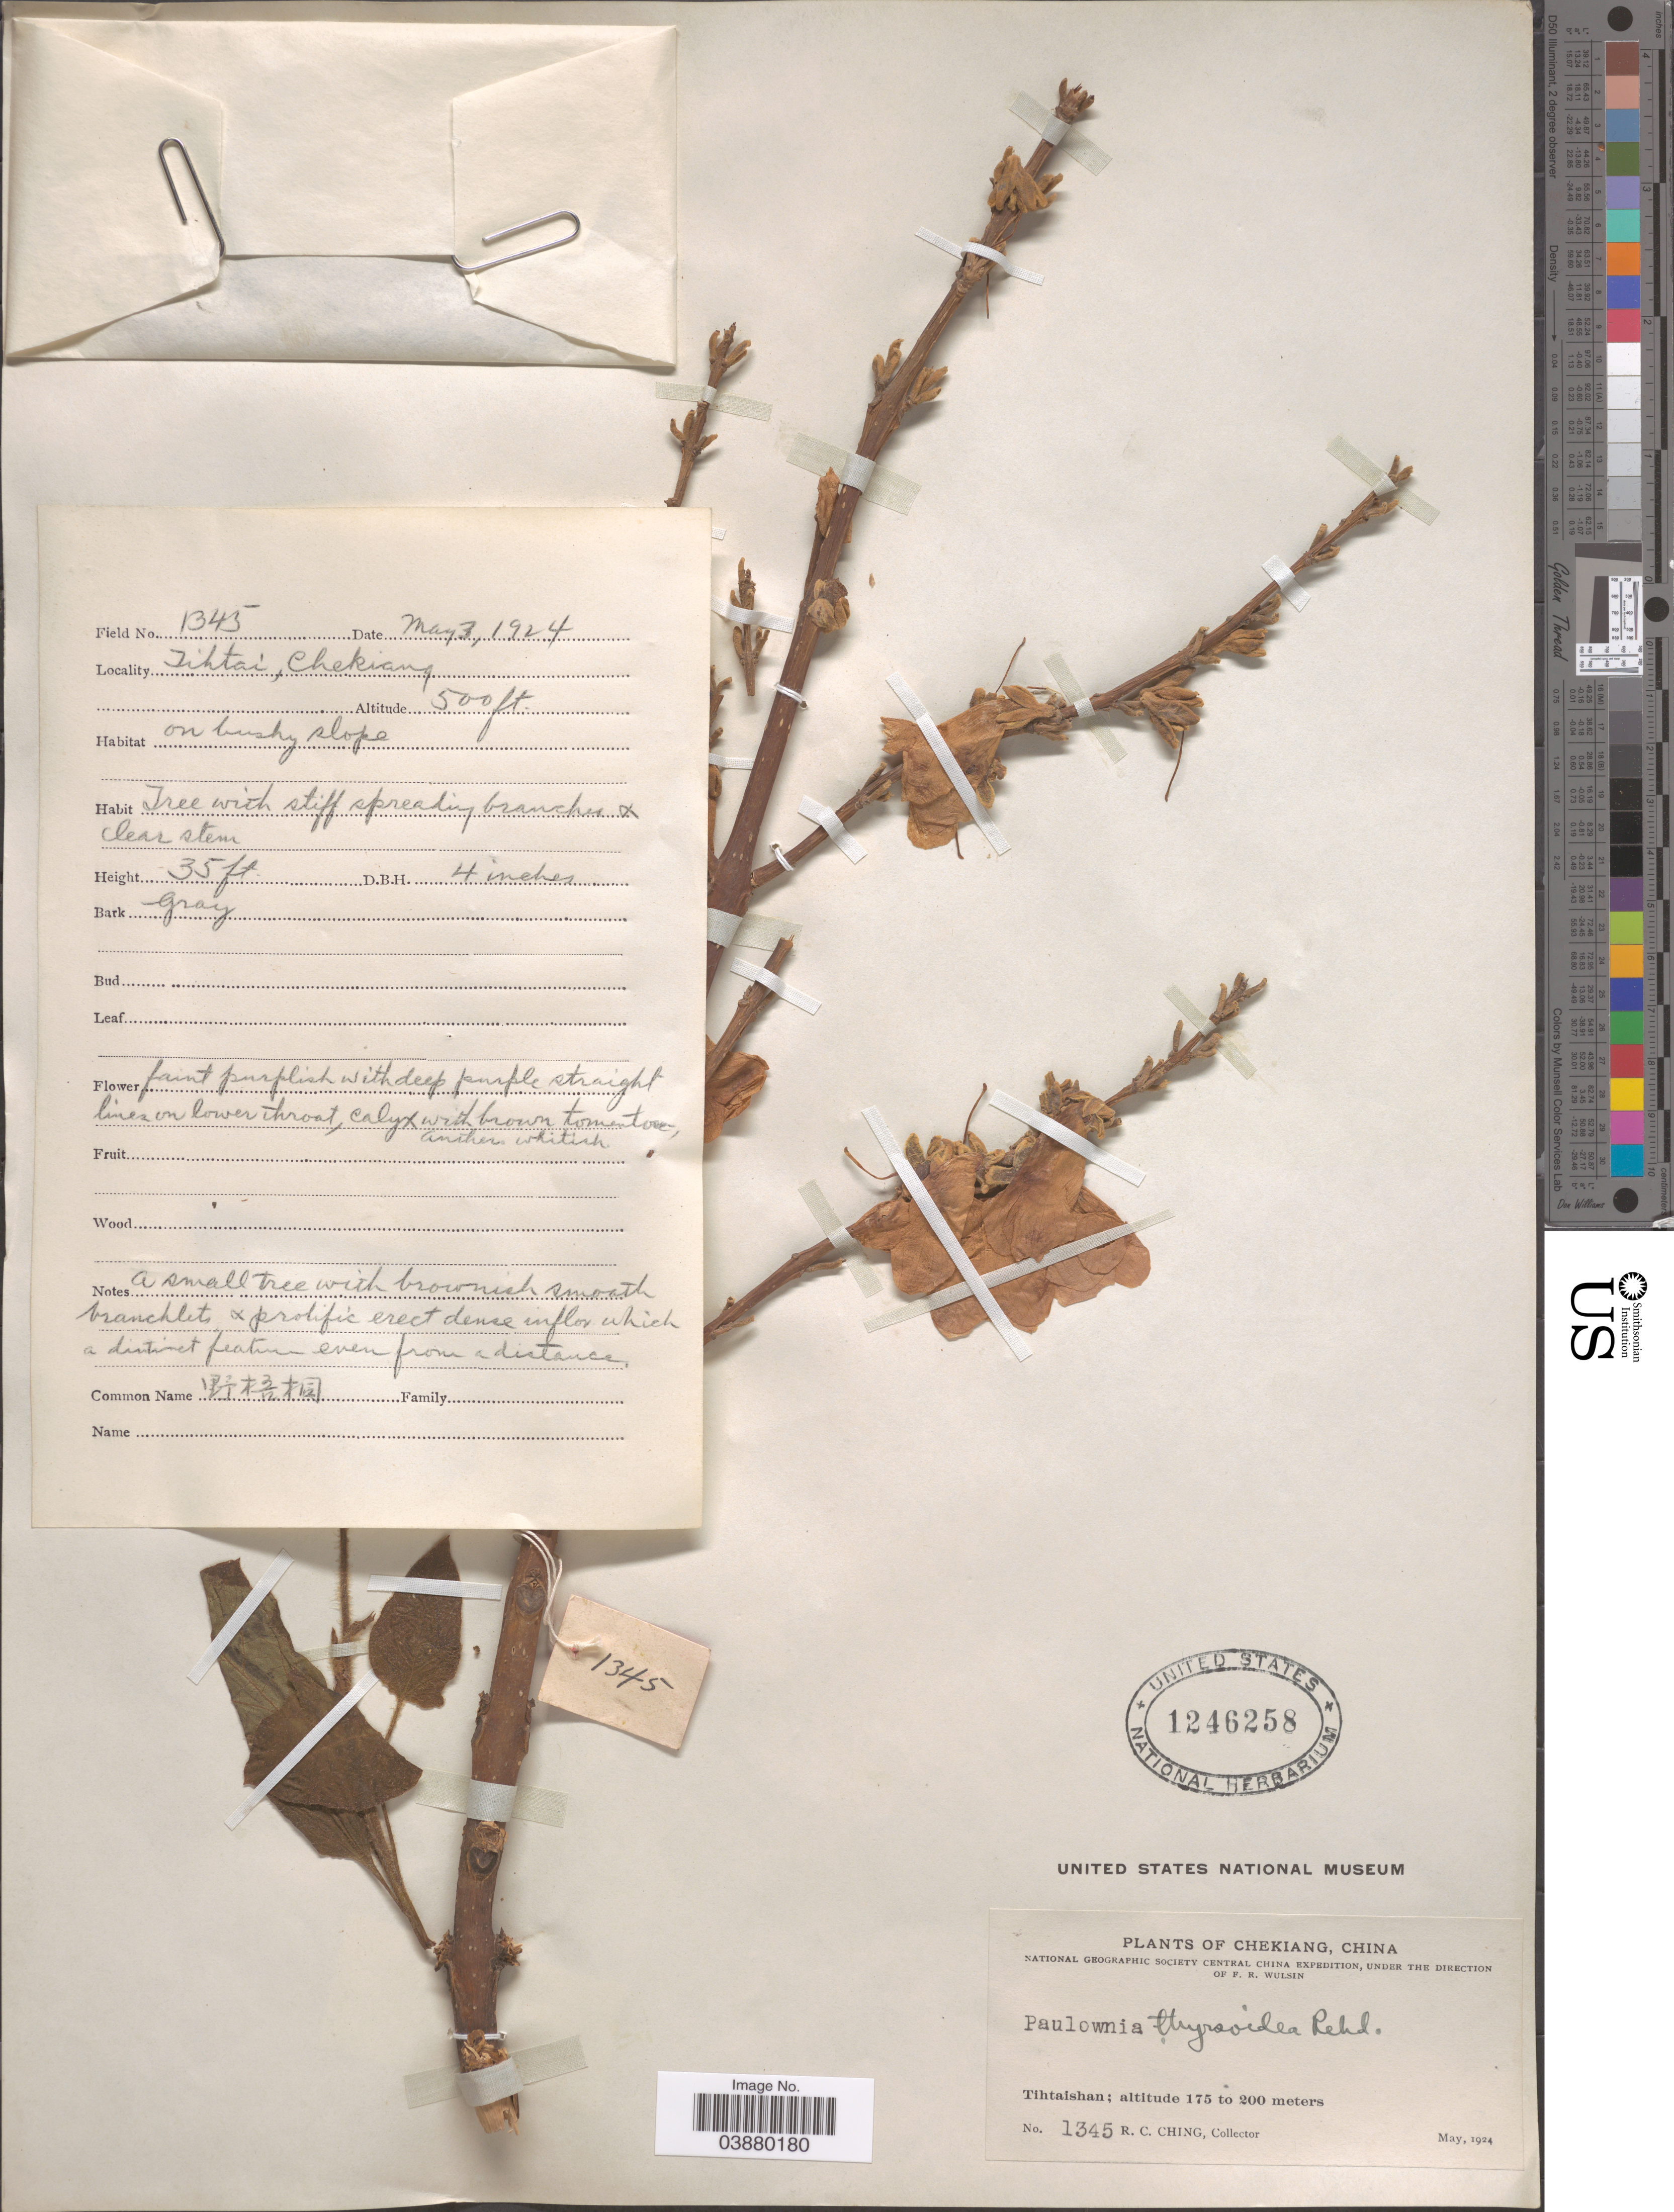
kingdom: Plantae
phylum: Tracheophyta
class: Magnoliopsida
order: Lamiales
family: Paulowniaceae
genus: Paulownia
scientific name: Paulownia thyrsoidea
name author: Rehder in Sarg.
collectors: R. C. Ching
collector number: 1345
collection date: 1924-05-03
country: China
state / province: Zhejiang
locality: Chekiang. Tihtaishan. Tihtai.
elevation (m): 152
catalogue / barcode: US 1246258